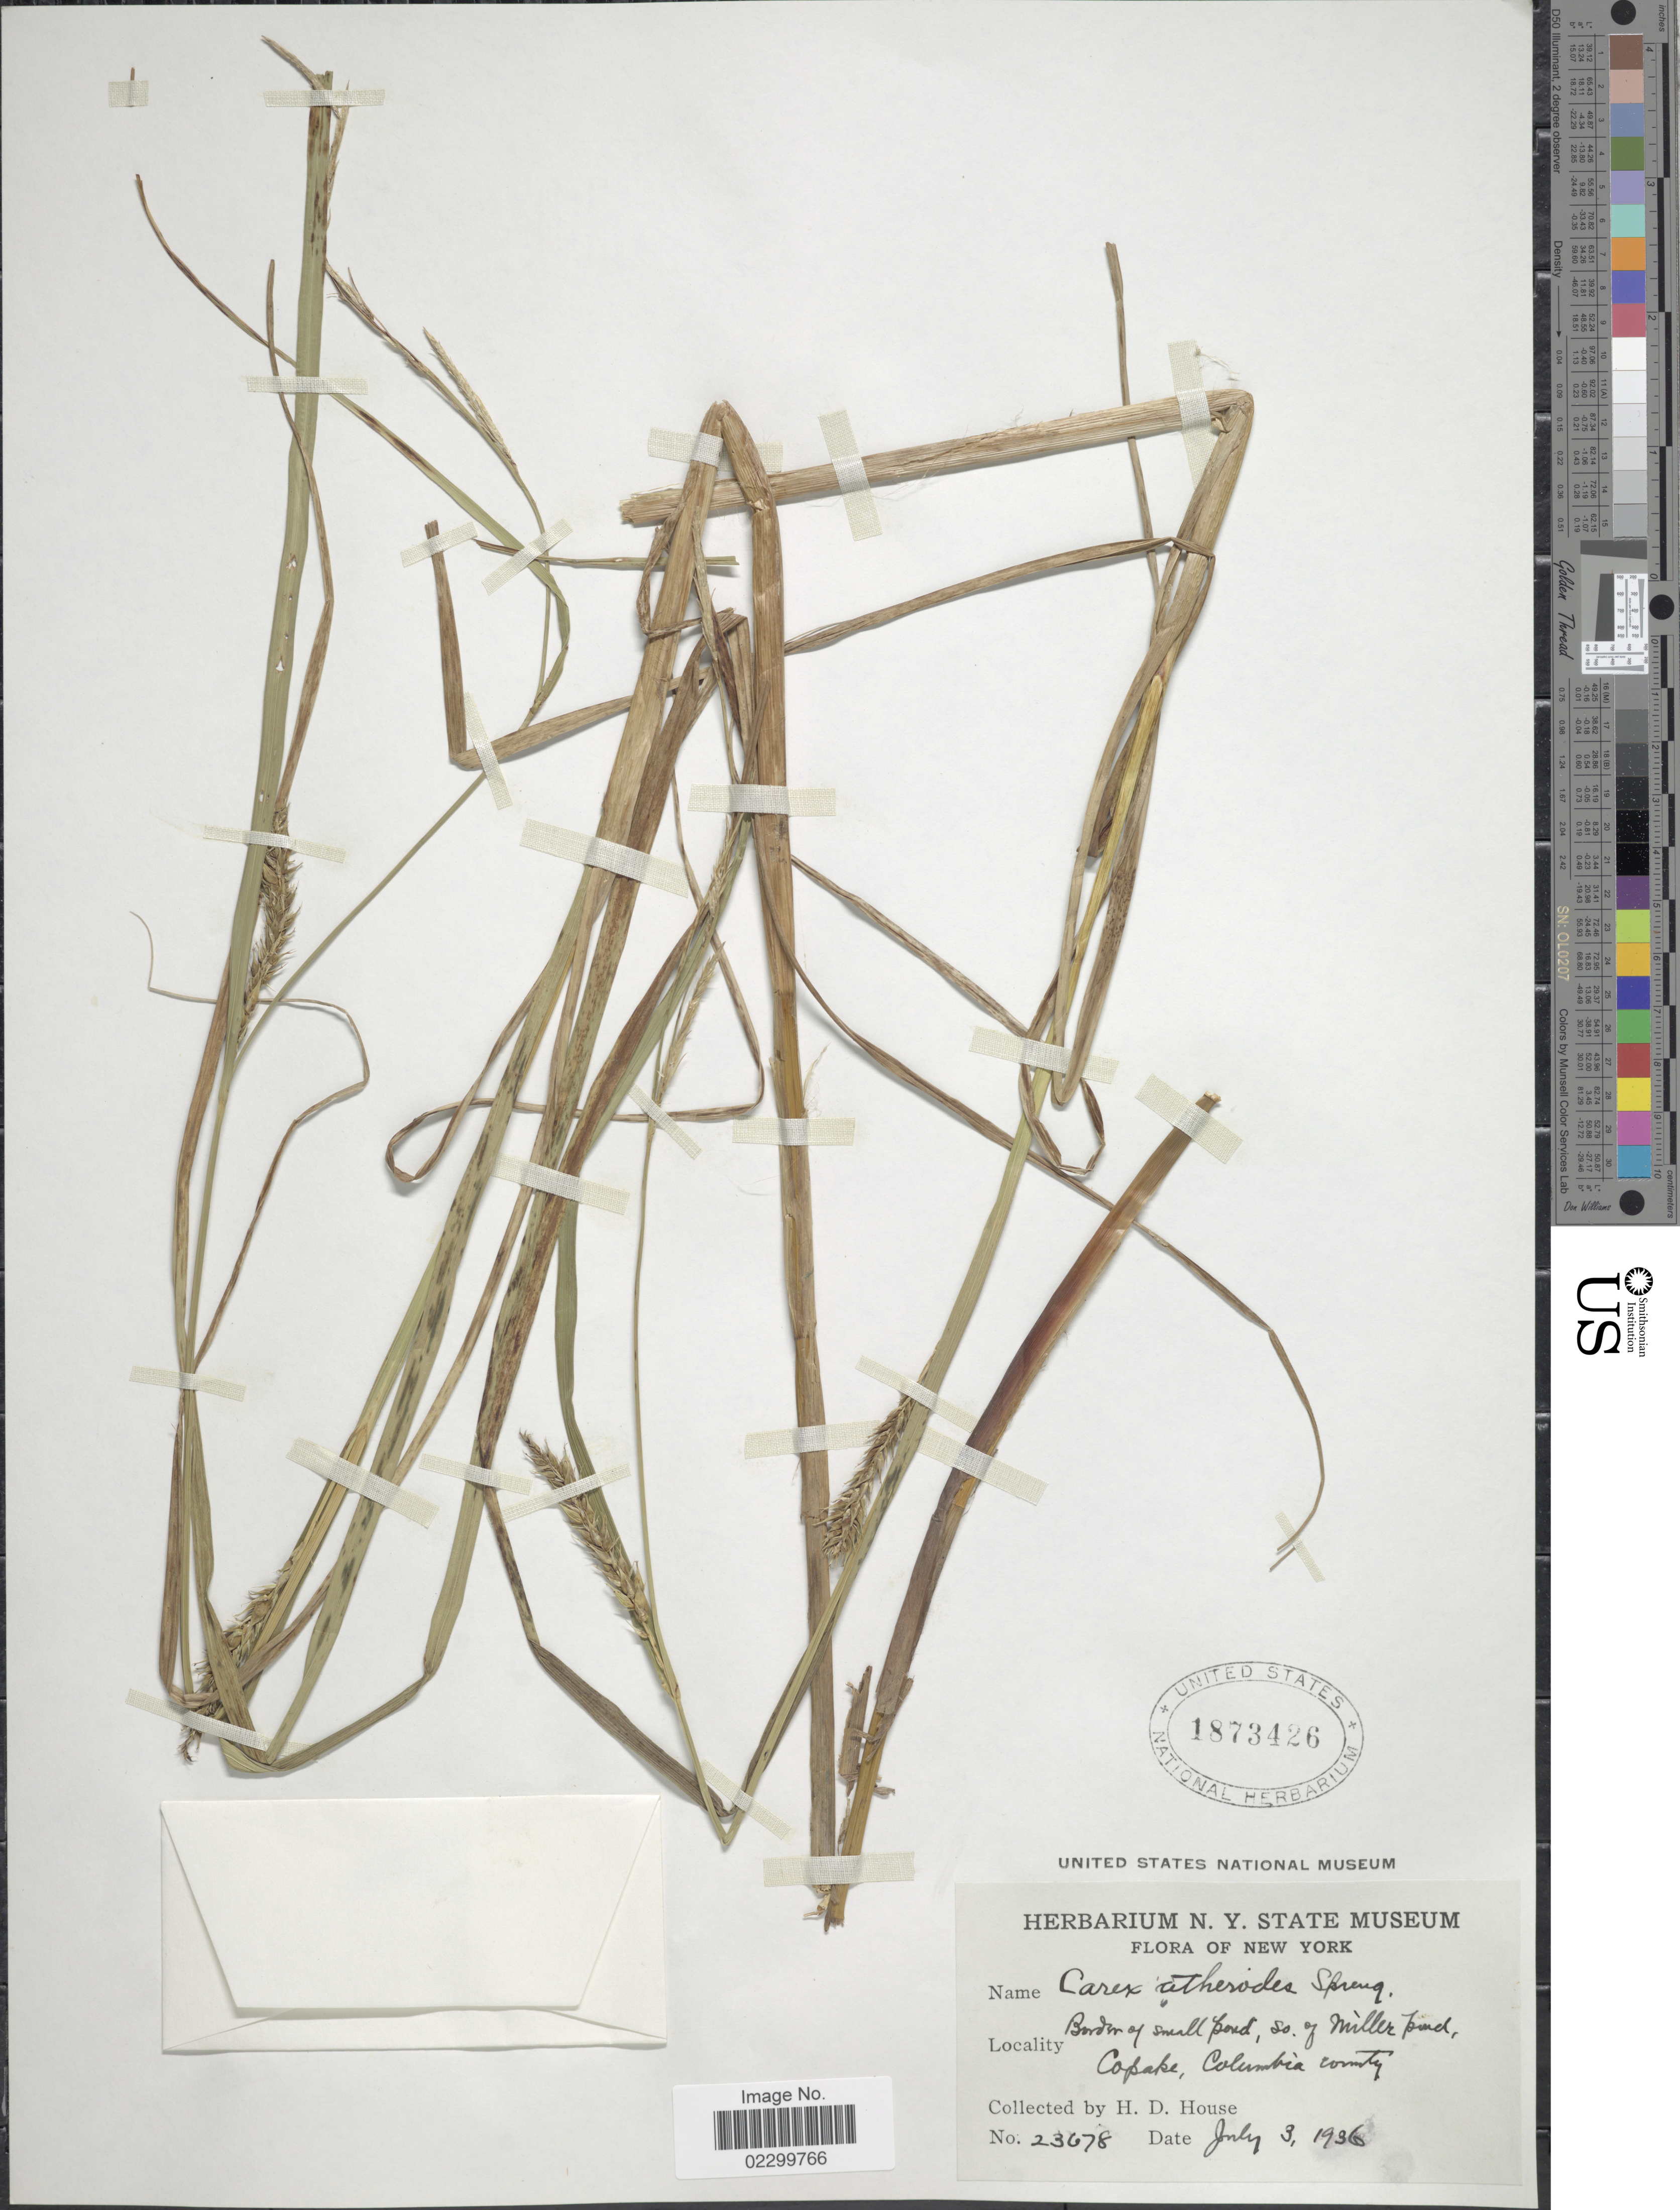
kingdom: Plantae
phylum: Tracheophyta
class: Liliopsida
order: Poales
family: Cyperaceae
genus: Carex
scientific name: Carex atherodes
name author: Spreng.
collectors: H. D. House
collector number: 23678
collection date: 1936-07-03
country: United States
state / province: New York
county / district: Columbia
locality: Border of small pond, so. of Miller pond, Capake, Columbia County.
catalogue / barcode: US 1873426